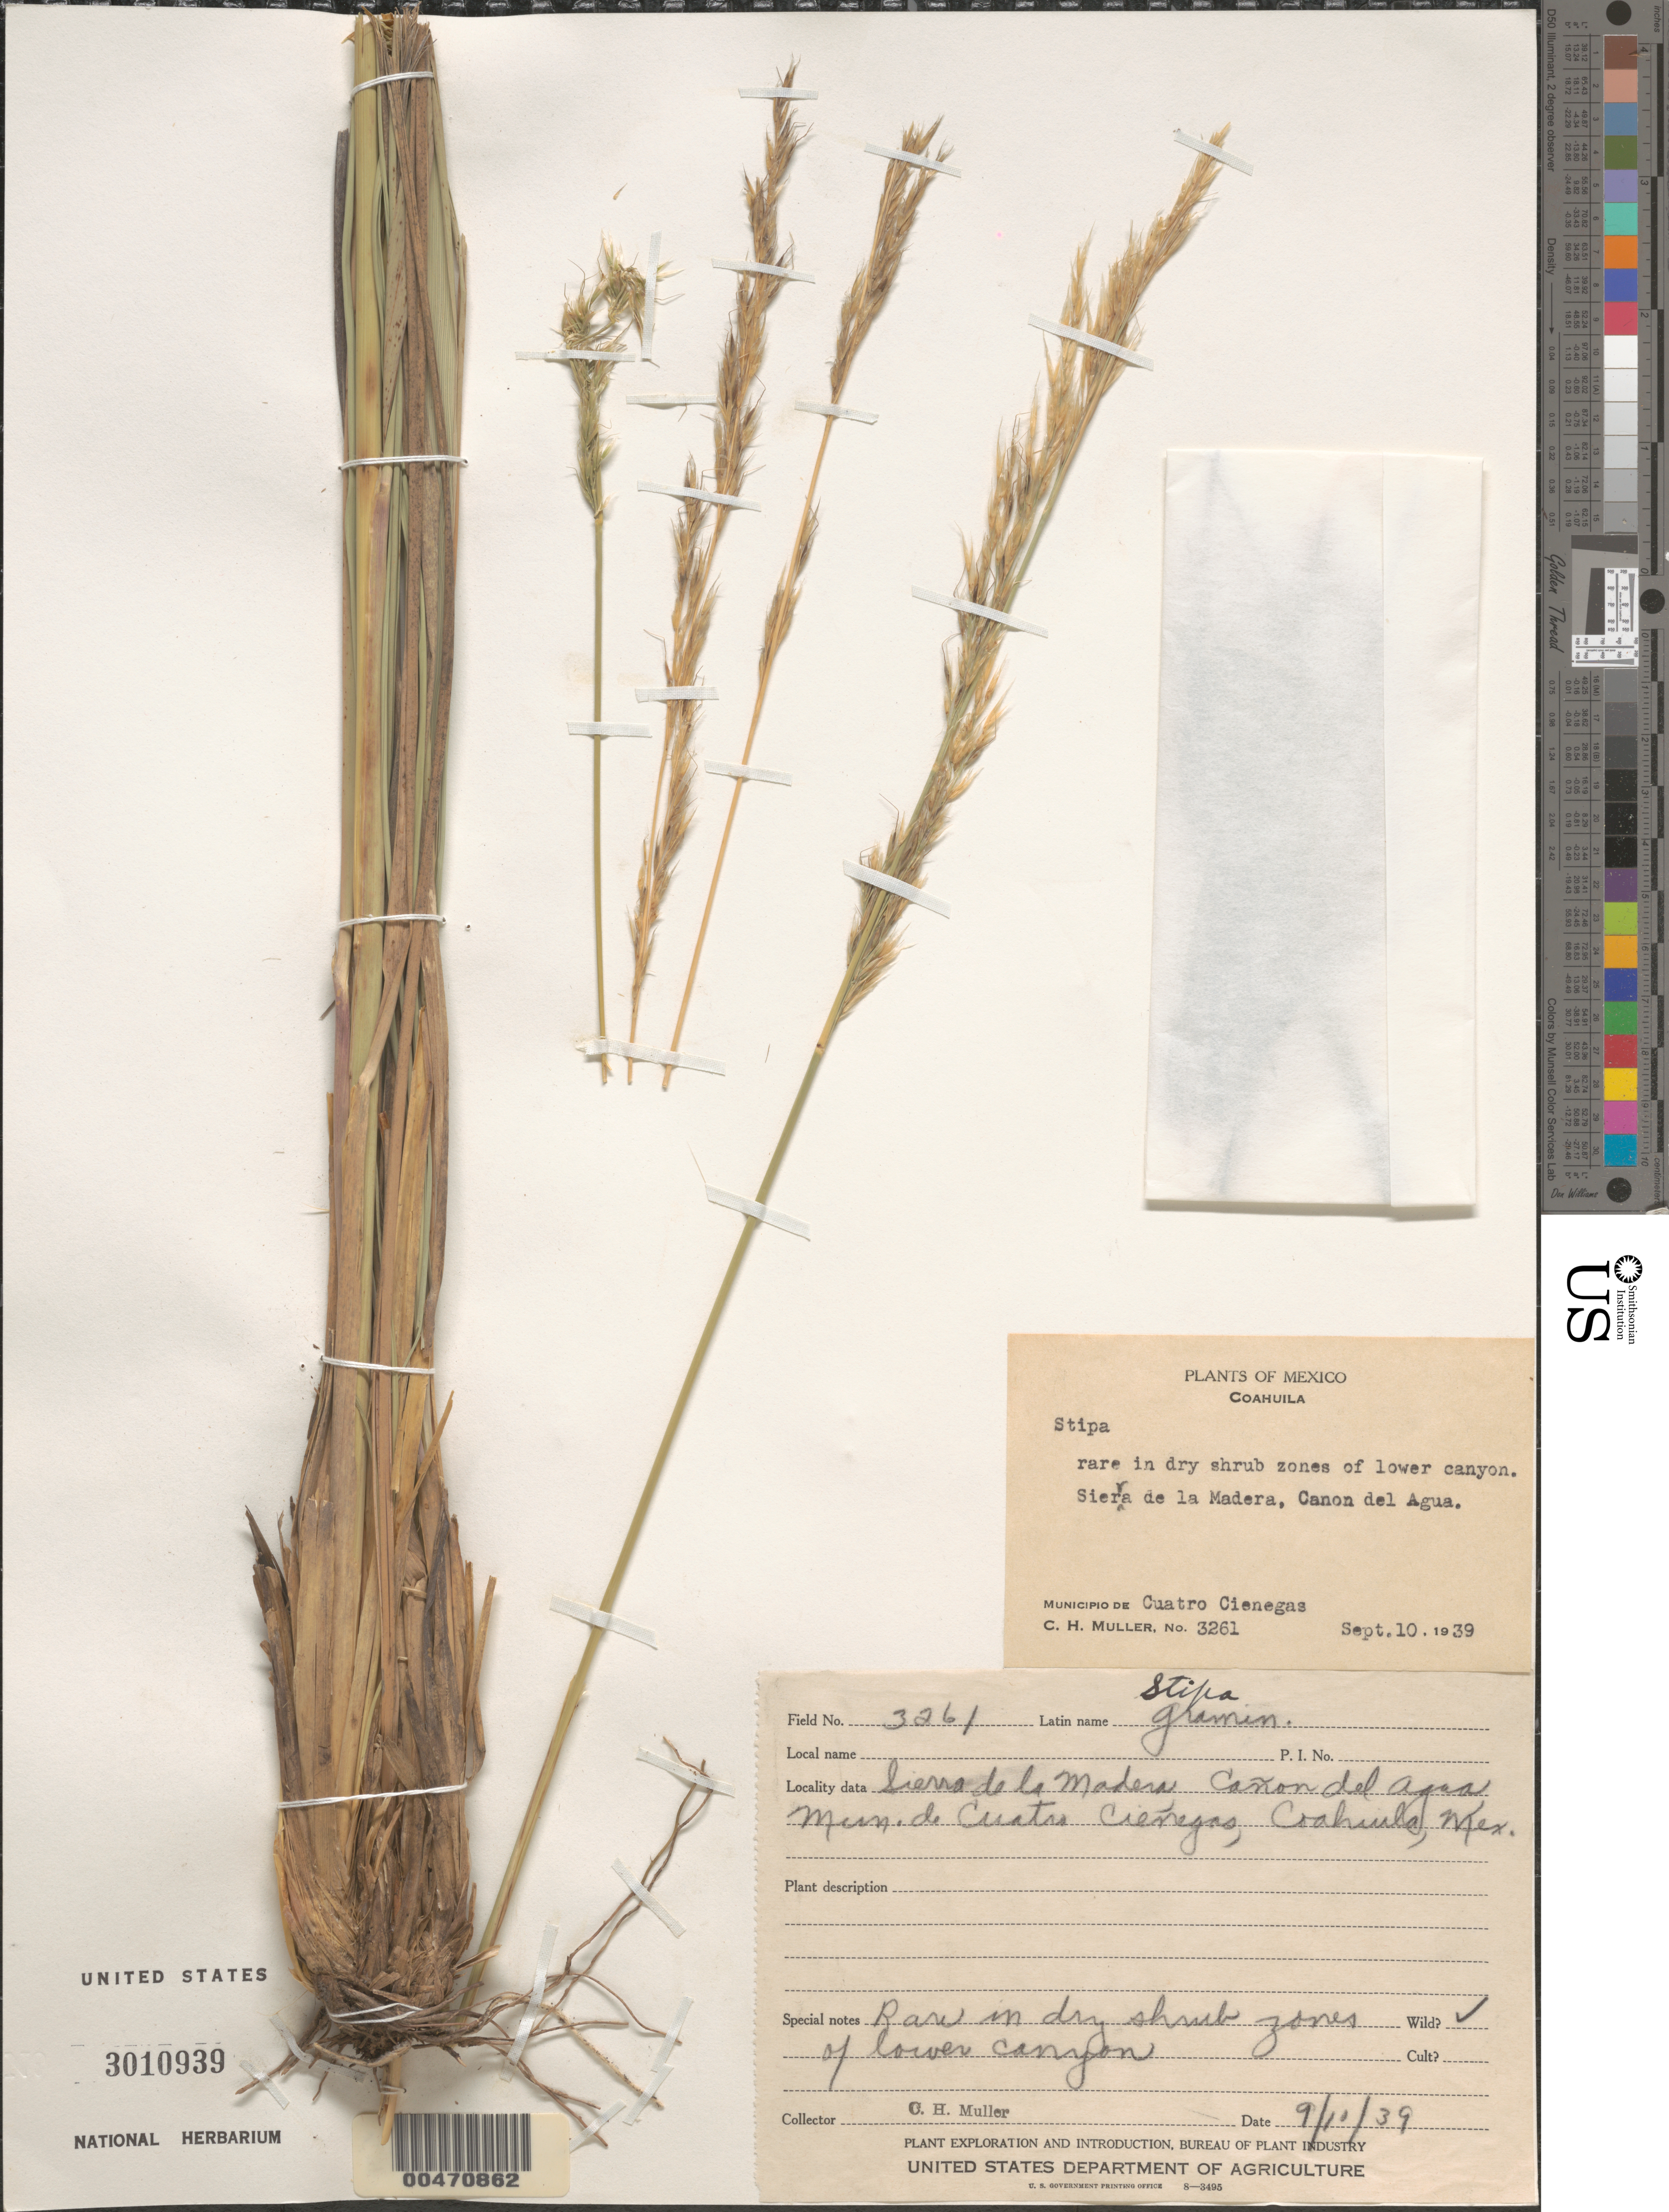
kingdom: Plantae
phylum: Tracheophyta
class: Liliopsida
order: Poales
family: Poaceae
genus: Stipa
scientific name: Stipa sp.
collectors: C. H. Müller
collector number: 3261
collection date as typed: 10 Sep 1939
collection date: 1939-09-10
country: Mexico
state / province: Coahuila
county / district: Cuatro Ciénegas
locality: Sierra de la Madera, Cañon del Agua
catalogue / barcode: US 3010939